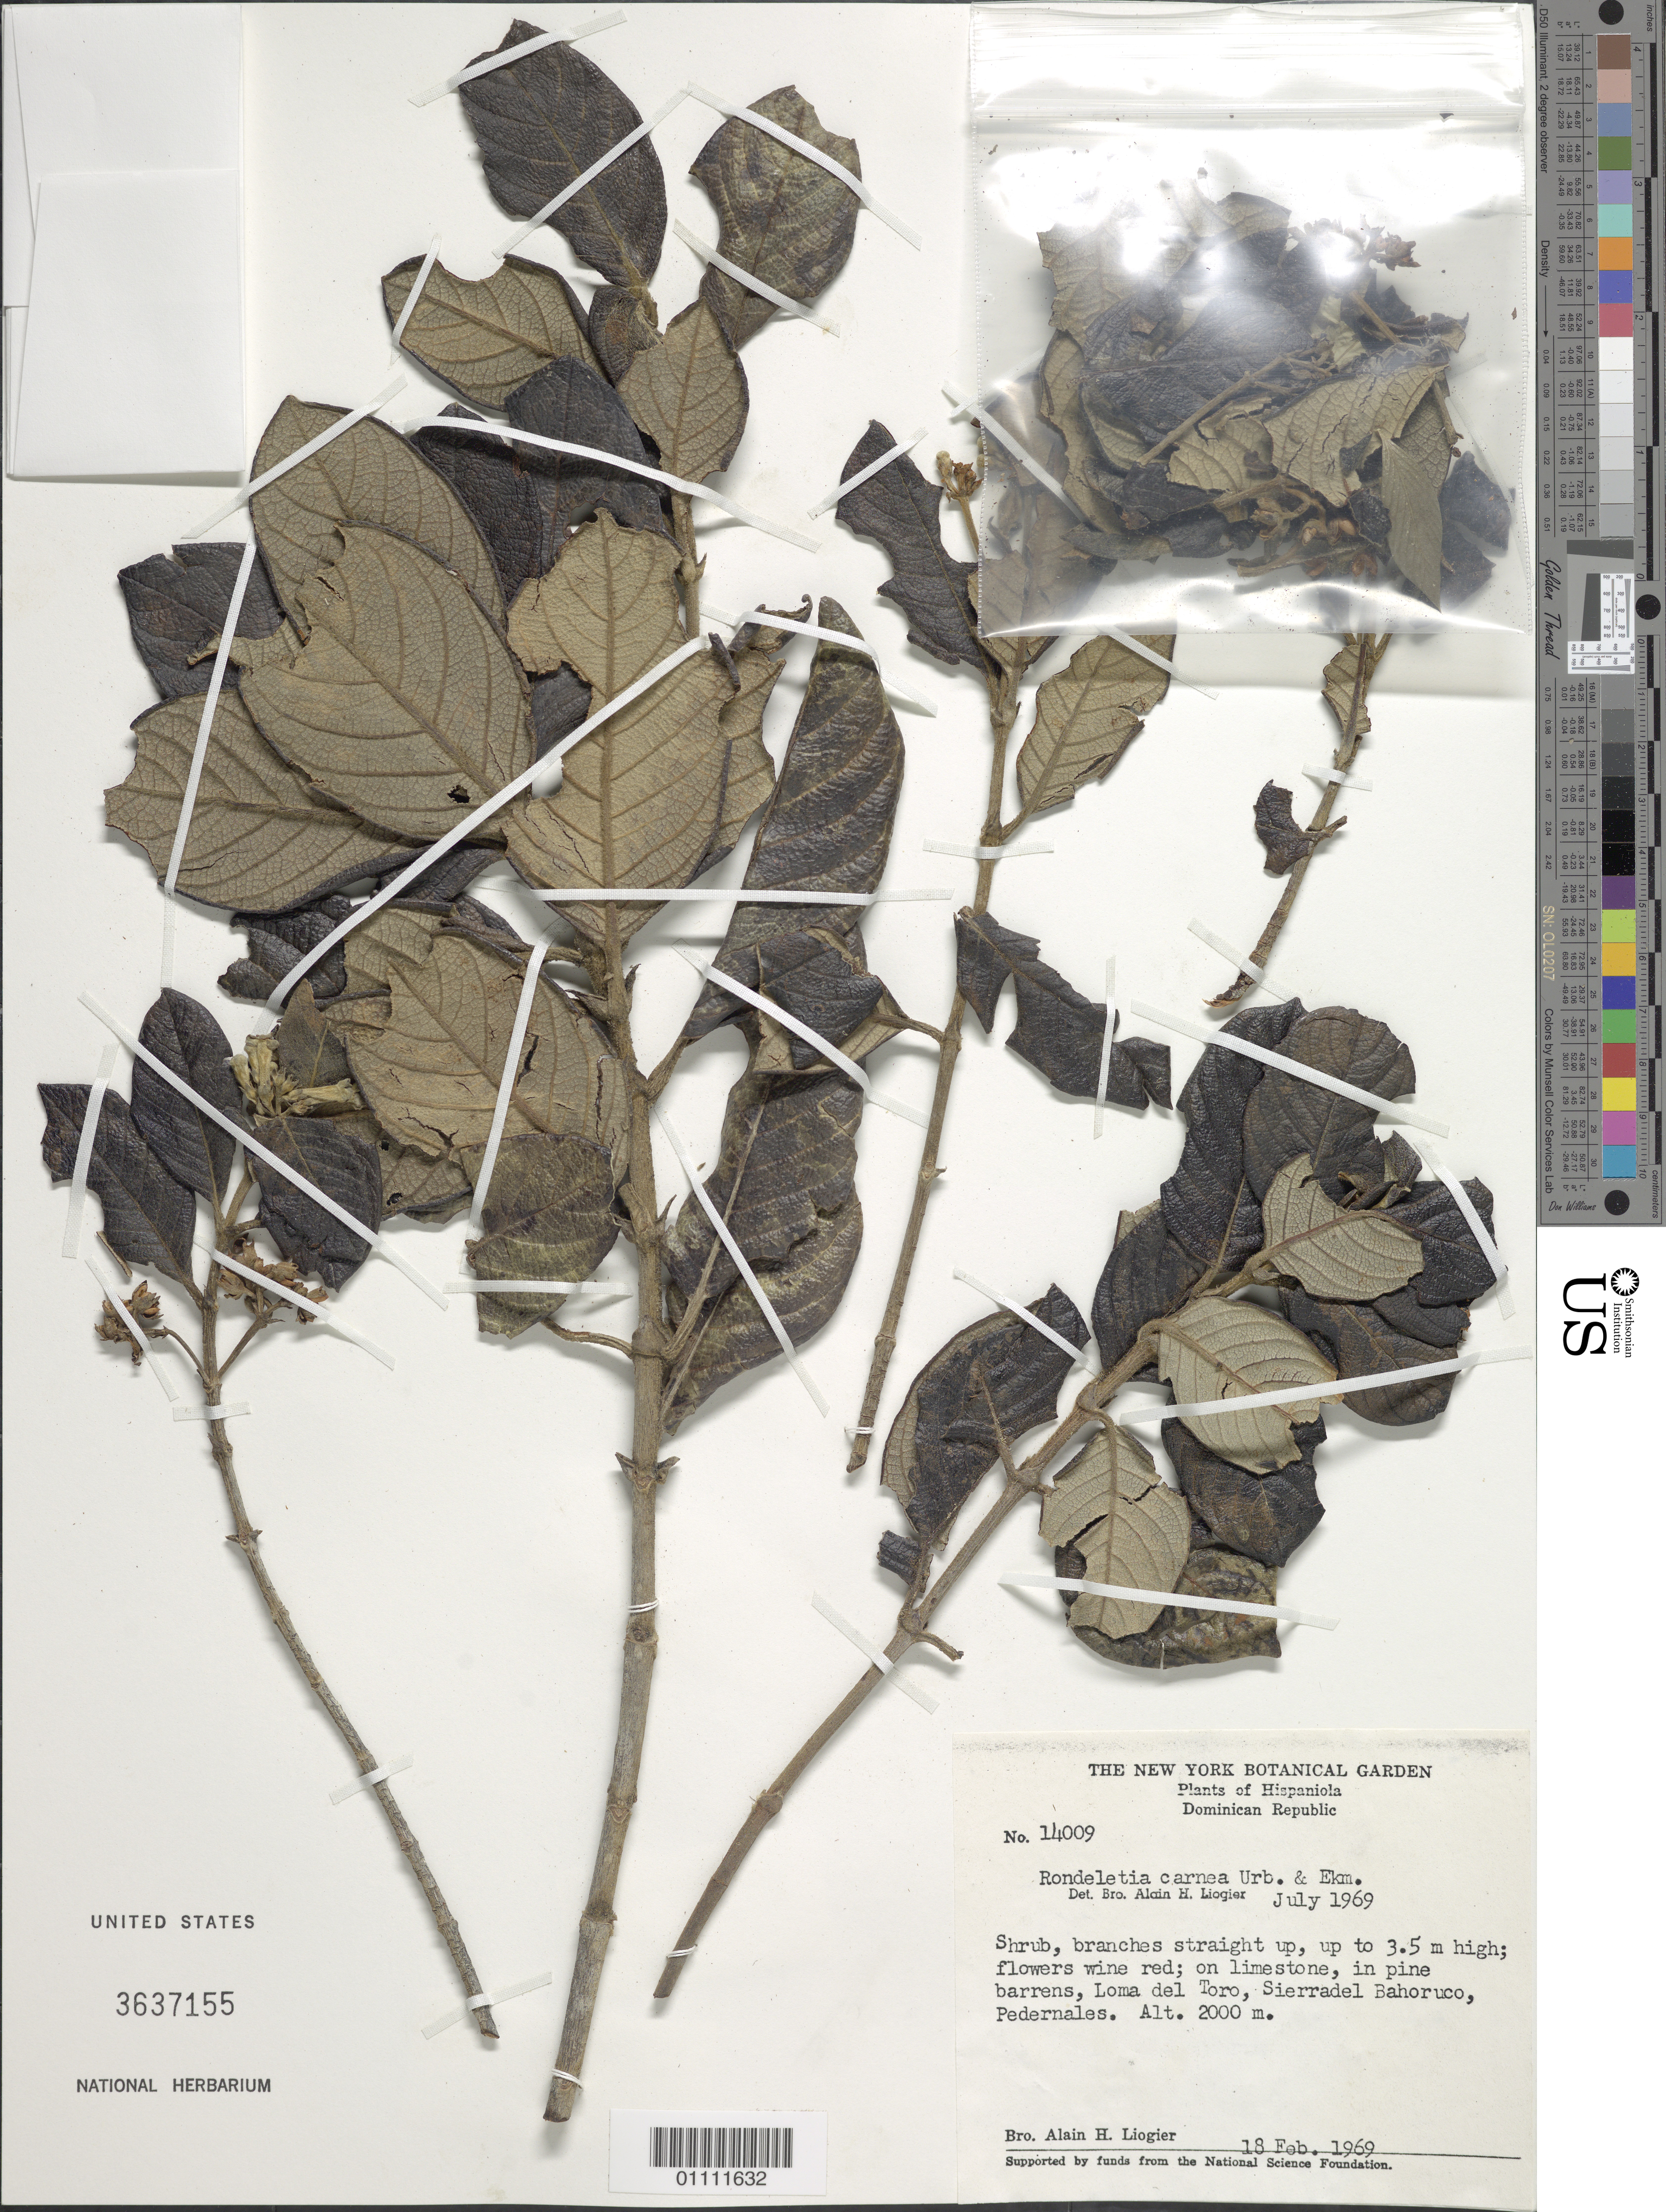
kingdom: Plantae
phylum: Tracheophyta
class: Magnoliopsida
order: Gentianales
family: Rubiaceae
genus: Rondeletia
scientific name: Rondeletia carnea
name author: Urb. & Ekman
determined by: Liogier, Alain H.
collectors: A. H. Liogier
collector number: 14009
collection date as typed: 18 Feb 1969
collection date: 1969-02-18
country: Dominican Republic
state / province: Pedernales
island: Hispaniola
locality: Loma del Toro, Sierra del Bahoruco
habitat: On limestone, in pine barrens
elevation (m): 2000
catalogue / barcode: US 3637155